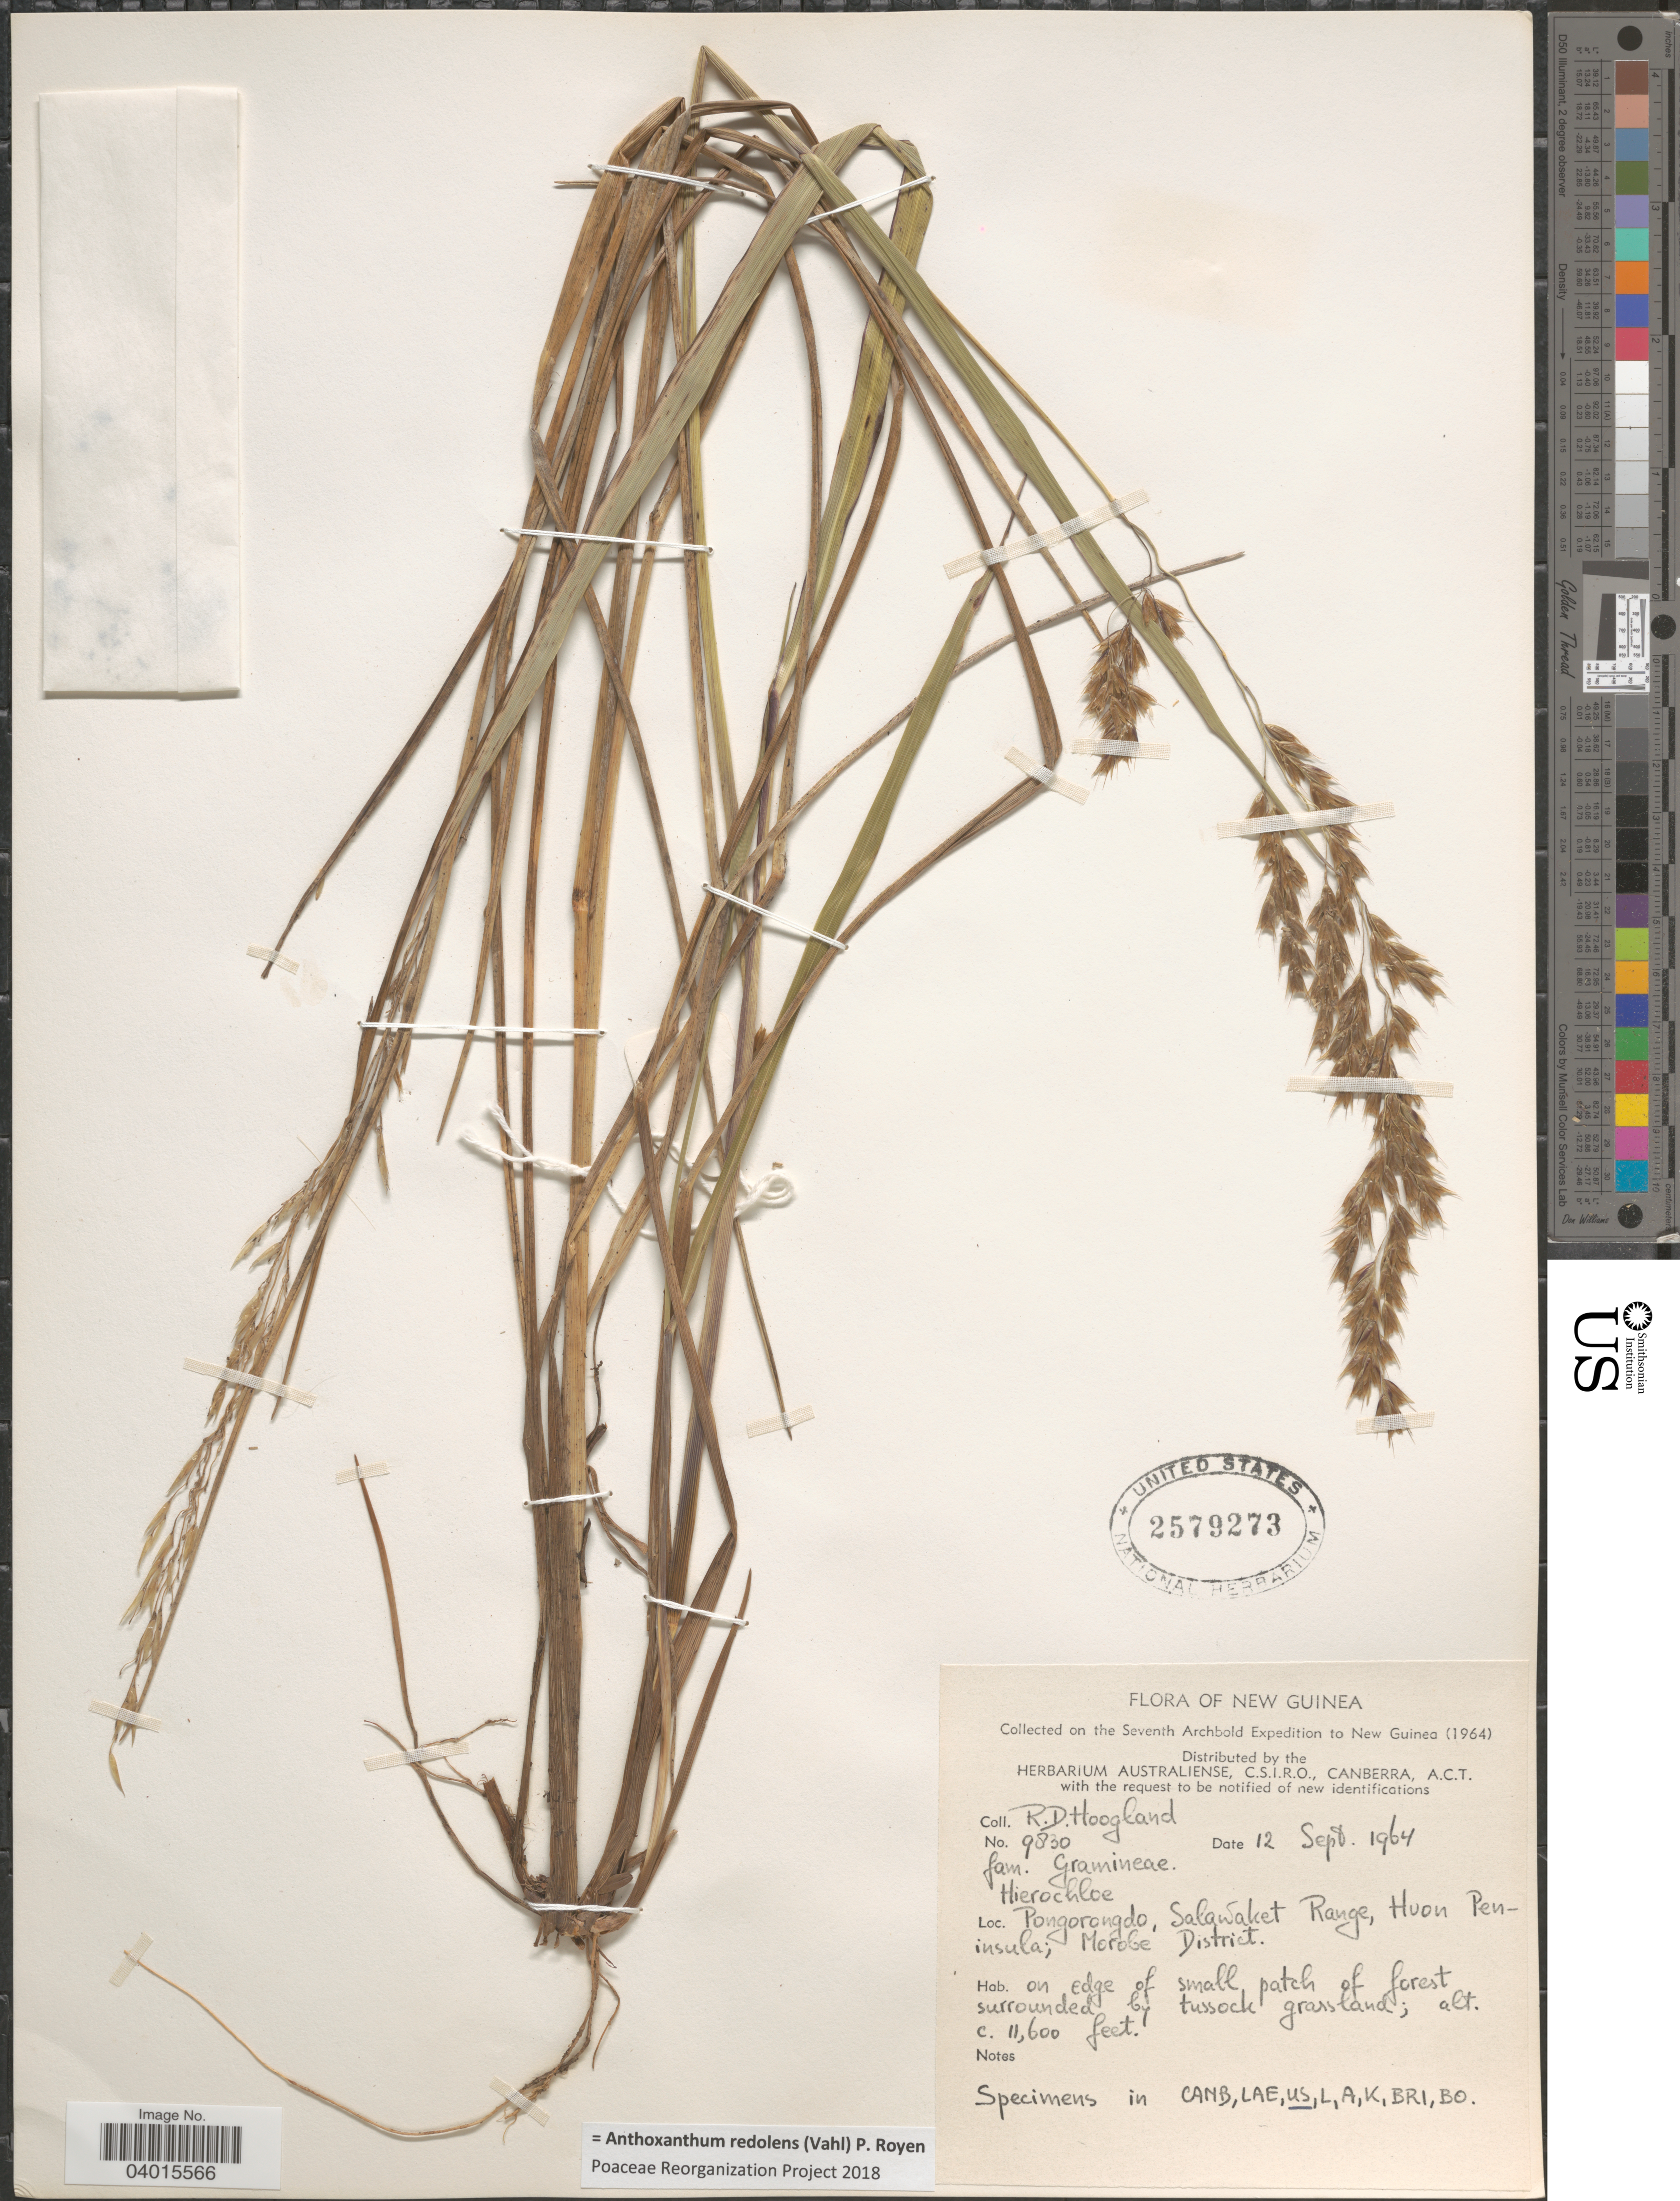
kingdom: Plantae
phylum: Tracheophyta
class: Liliopsida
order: Poales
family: Poaceae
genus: Anthoxanthum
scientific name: Anthoxanthum redolens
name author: (Vahl) P. Royen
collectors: R. D. Hoogland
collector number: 9830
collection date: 1964-09-12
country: Papua New Guinea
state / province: Morobe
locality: New Guinea. Pongorongdo, Salawaket Range, Huon Peninsula; Morobe District.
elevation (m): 3536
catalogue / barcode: US 2579273